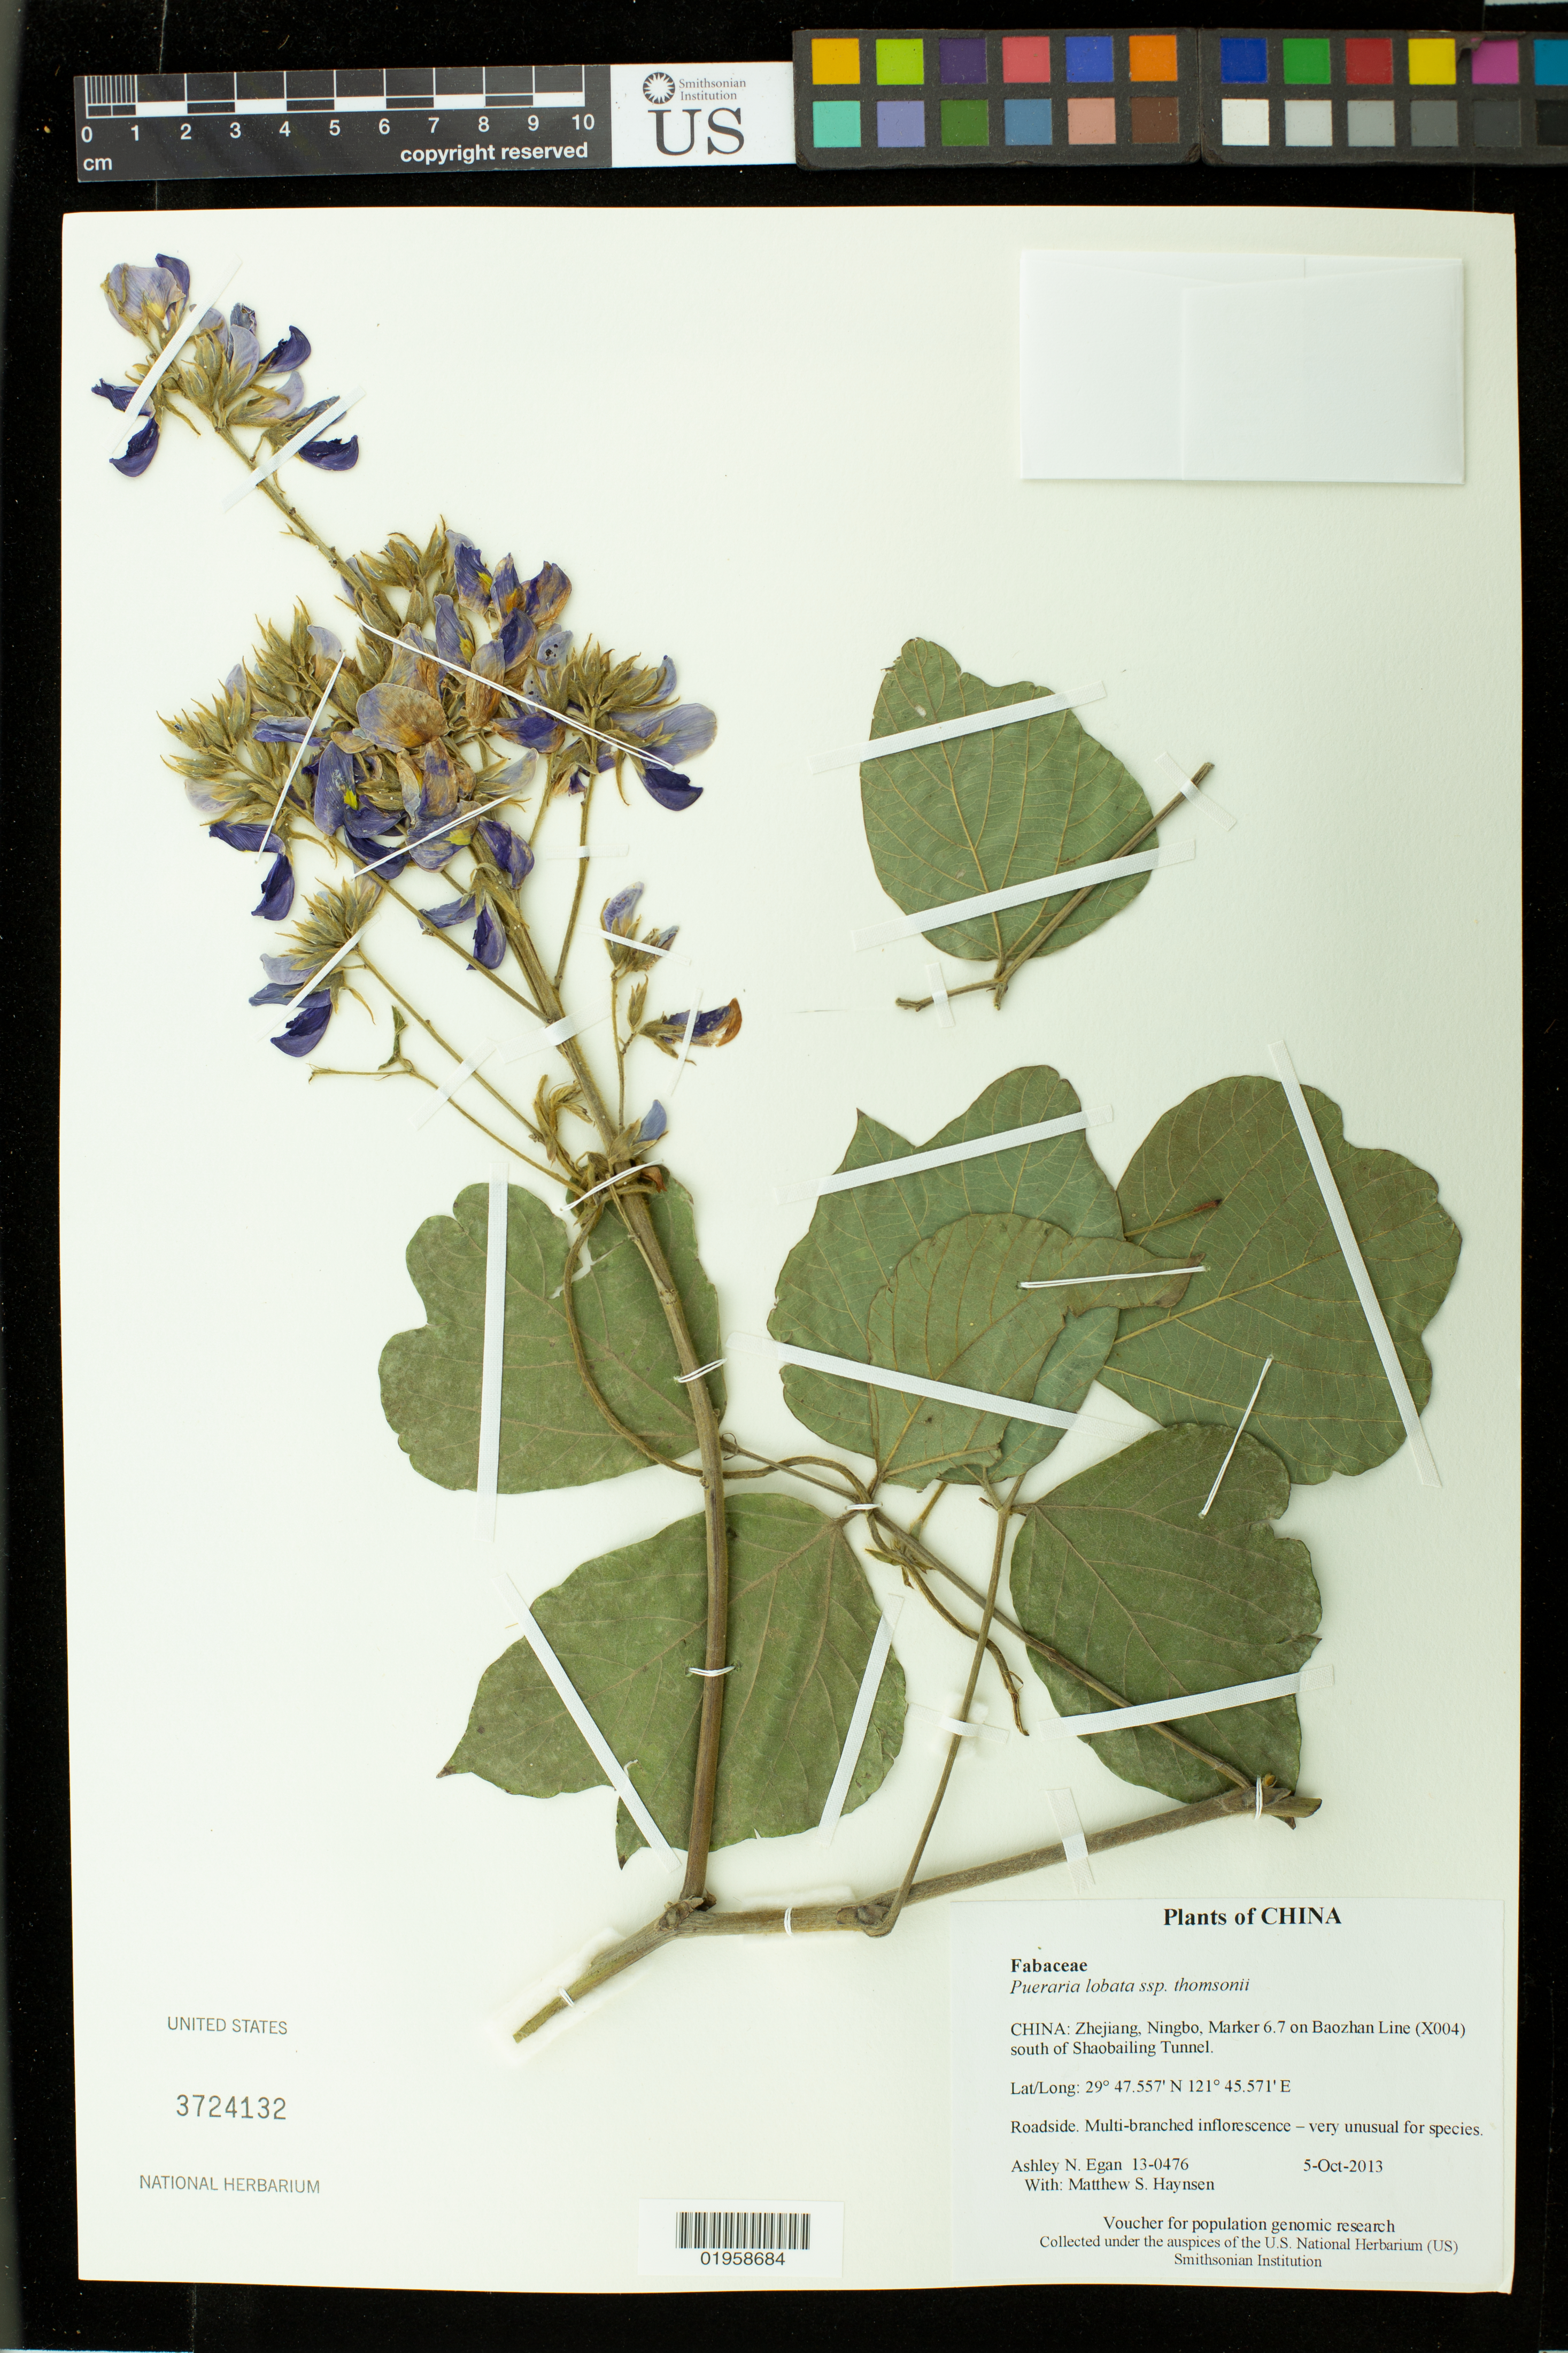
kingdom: Plantae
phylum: Tracheophyta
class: Magnoliopsida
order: Fabales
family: Fabaceae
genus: Pueraria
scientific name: Pueraria lobata subsp. thomsonii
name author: (Benth.) H. Ohashi & Tateishi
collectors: A. N. Egan & M. Hansen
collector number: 13-0476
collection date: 2013-10-05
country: China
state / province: Zhejiang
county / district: Ningbo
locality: Marker 6.7 on Baozhan Line (X004) south of Shaobailing Tunnel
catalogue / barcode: US 3724132